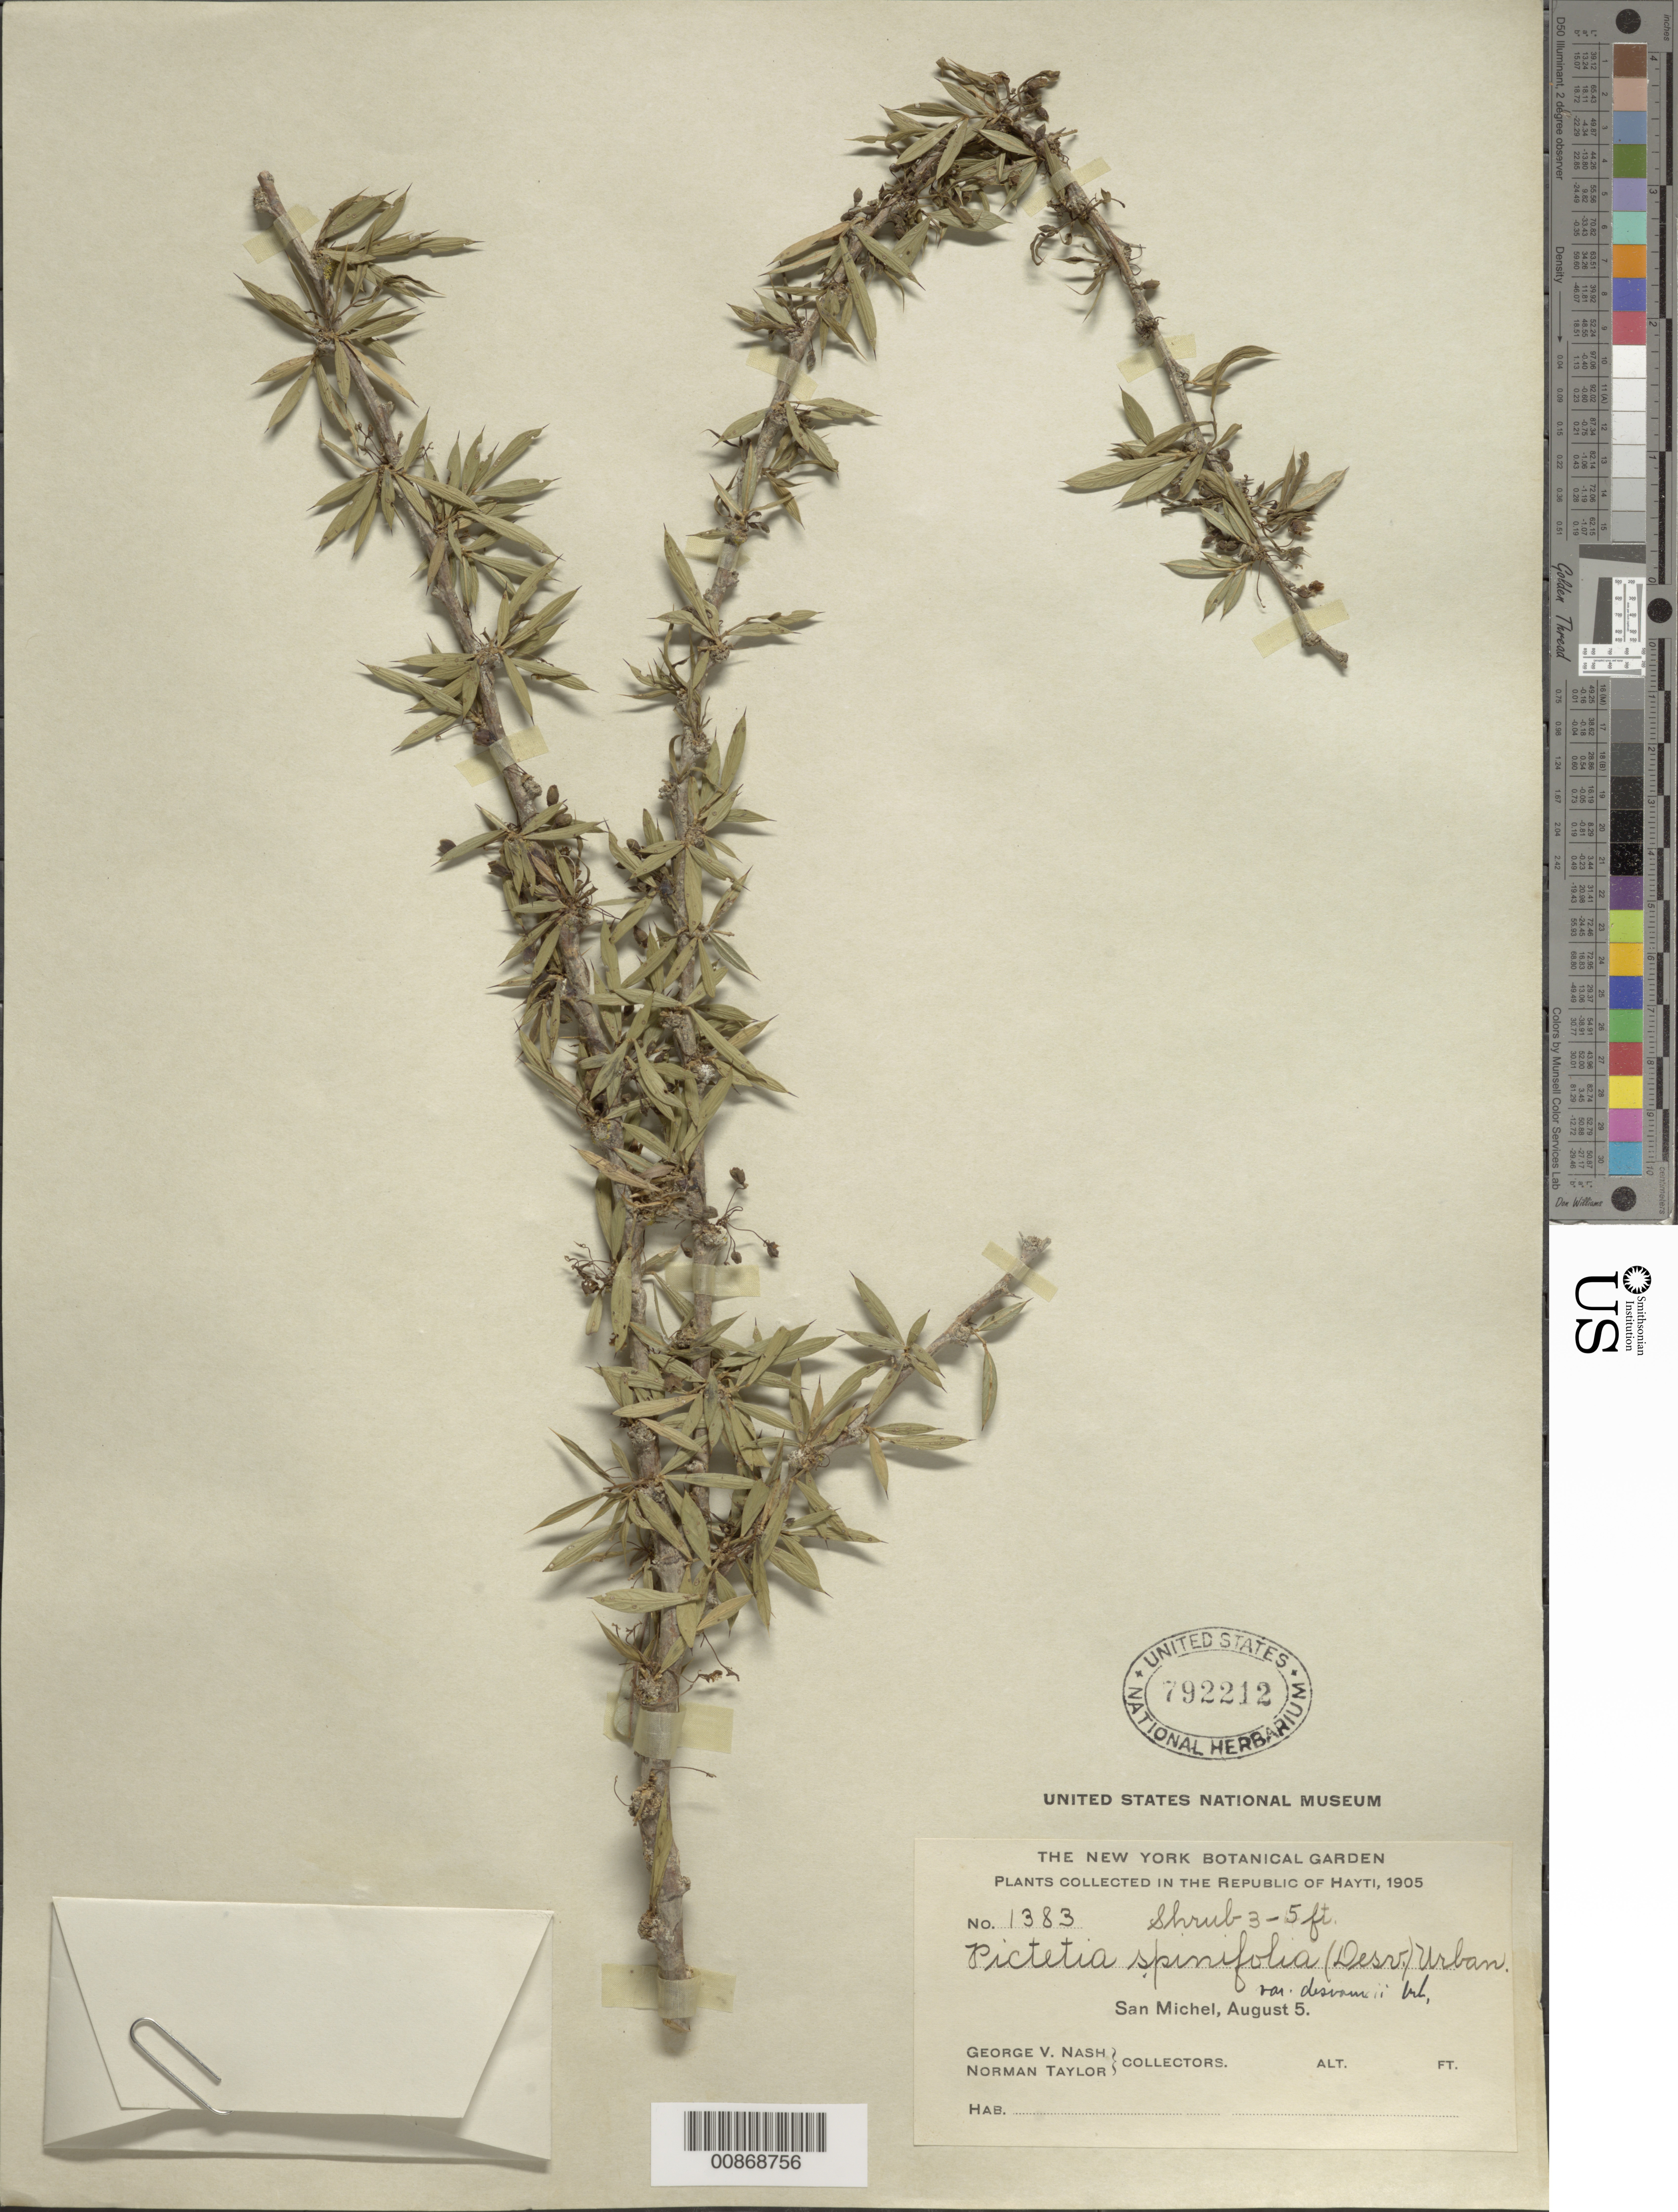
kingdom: Plantae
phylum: Tracheophyta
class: Magnoliopsida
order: Fabales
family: Fabaceae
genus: Pictetia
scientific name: Pictetia spinifolia var. spinifolia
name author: (Desv.) Urb.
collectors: G. V. Nash & N. Taylor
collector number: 1383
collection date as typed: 05 Aug 1905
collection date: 1905-08-05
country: Haiti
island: Hispaniola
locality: San Michel.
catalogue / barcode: US 792212